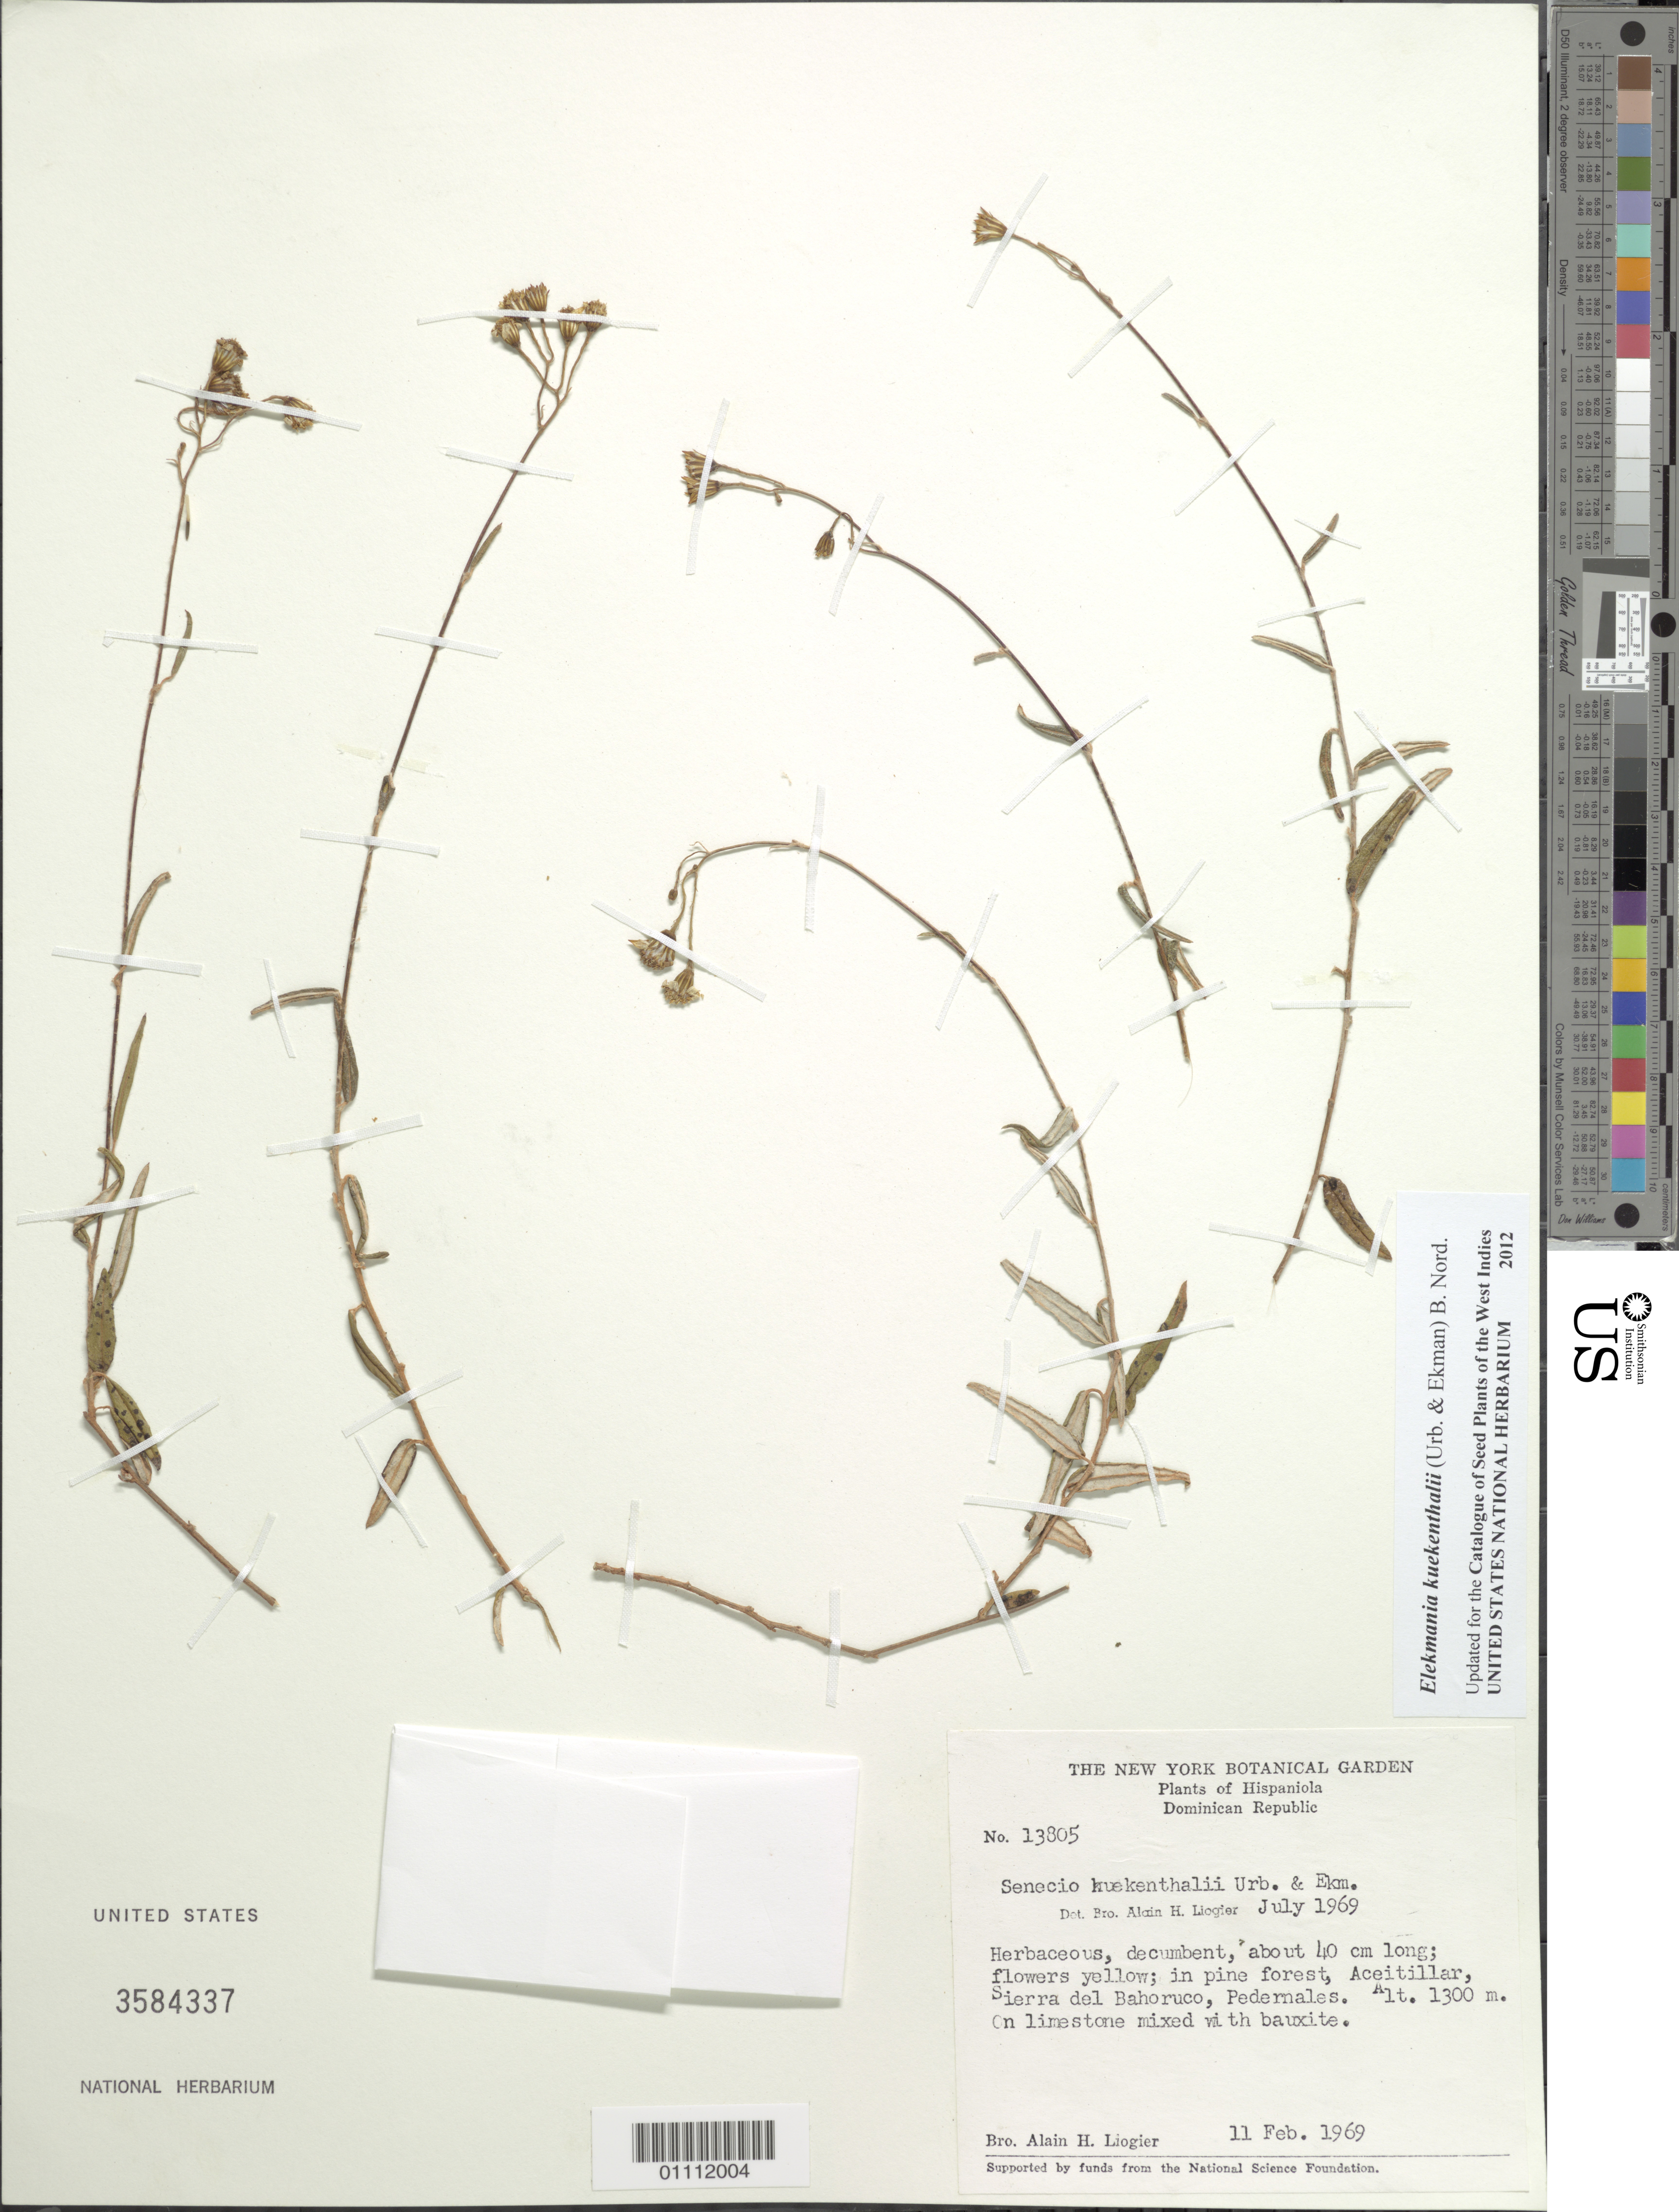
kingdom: Plantae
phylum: Tracheophyta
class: Magnoliopsida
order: Asterales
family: Asteraceae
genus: Senecio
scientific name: Senecio kuekenthalii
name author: Urb. & Ekman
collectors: A. H. Liogier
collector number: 13805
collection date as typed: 11 Feb 1969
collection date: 1969-02-11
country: Dominican Republic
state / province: Pedernales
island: Hispaniola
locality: Sierra del Bahoruco, Aceitillar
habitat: On limestone mixed with bauxite; in pine forest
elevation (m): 1300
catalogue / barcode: US 3584337